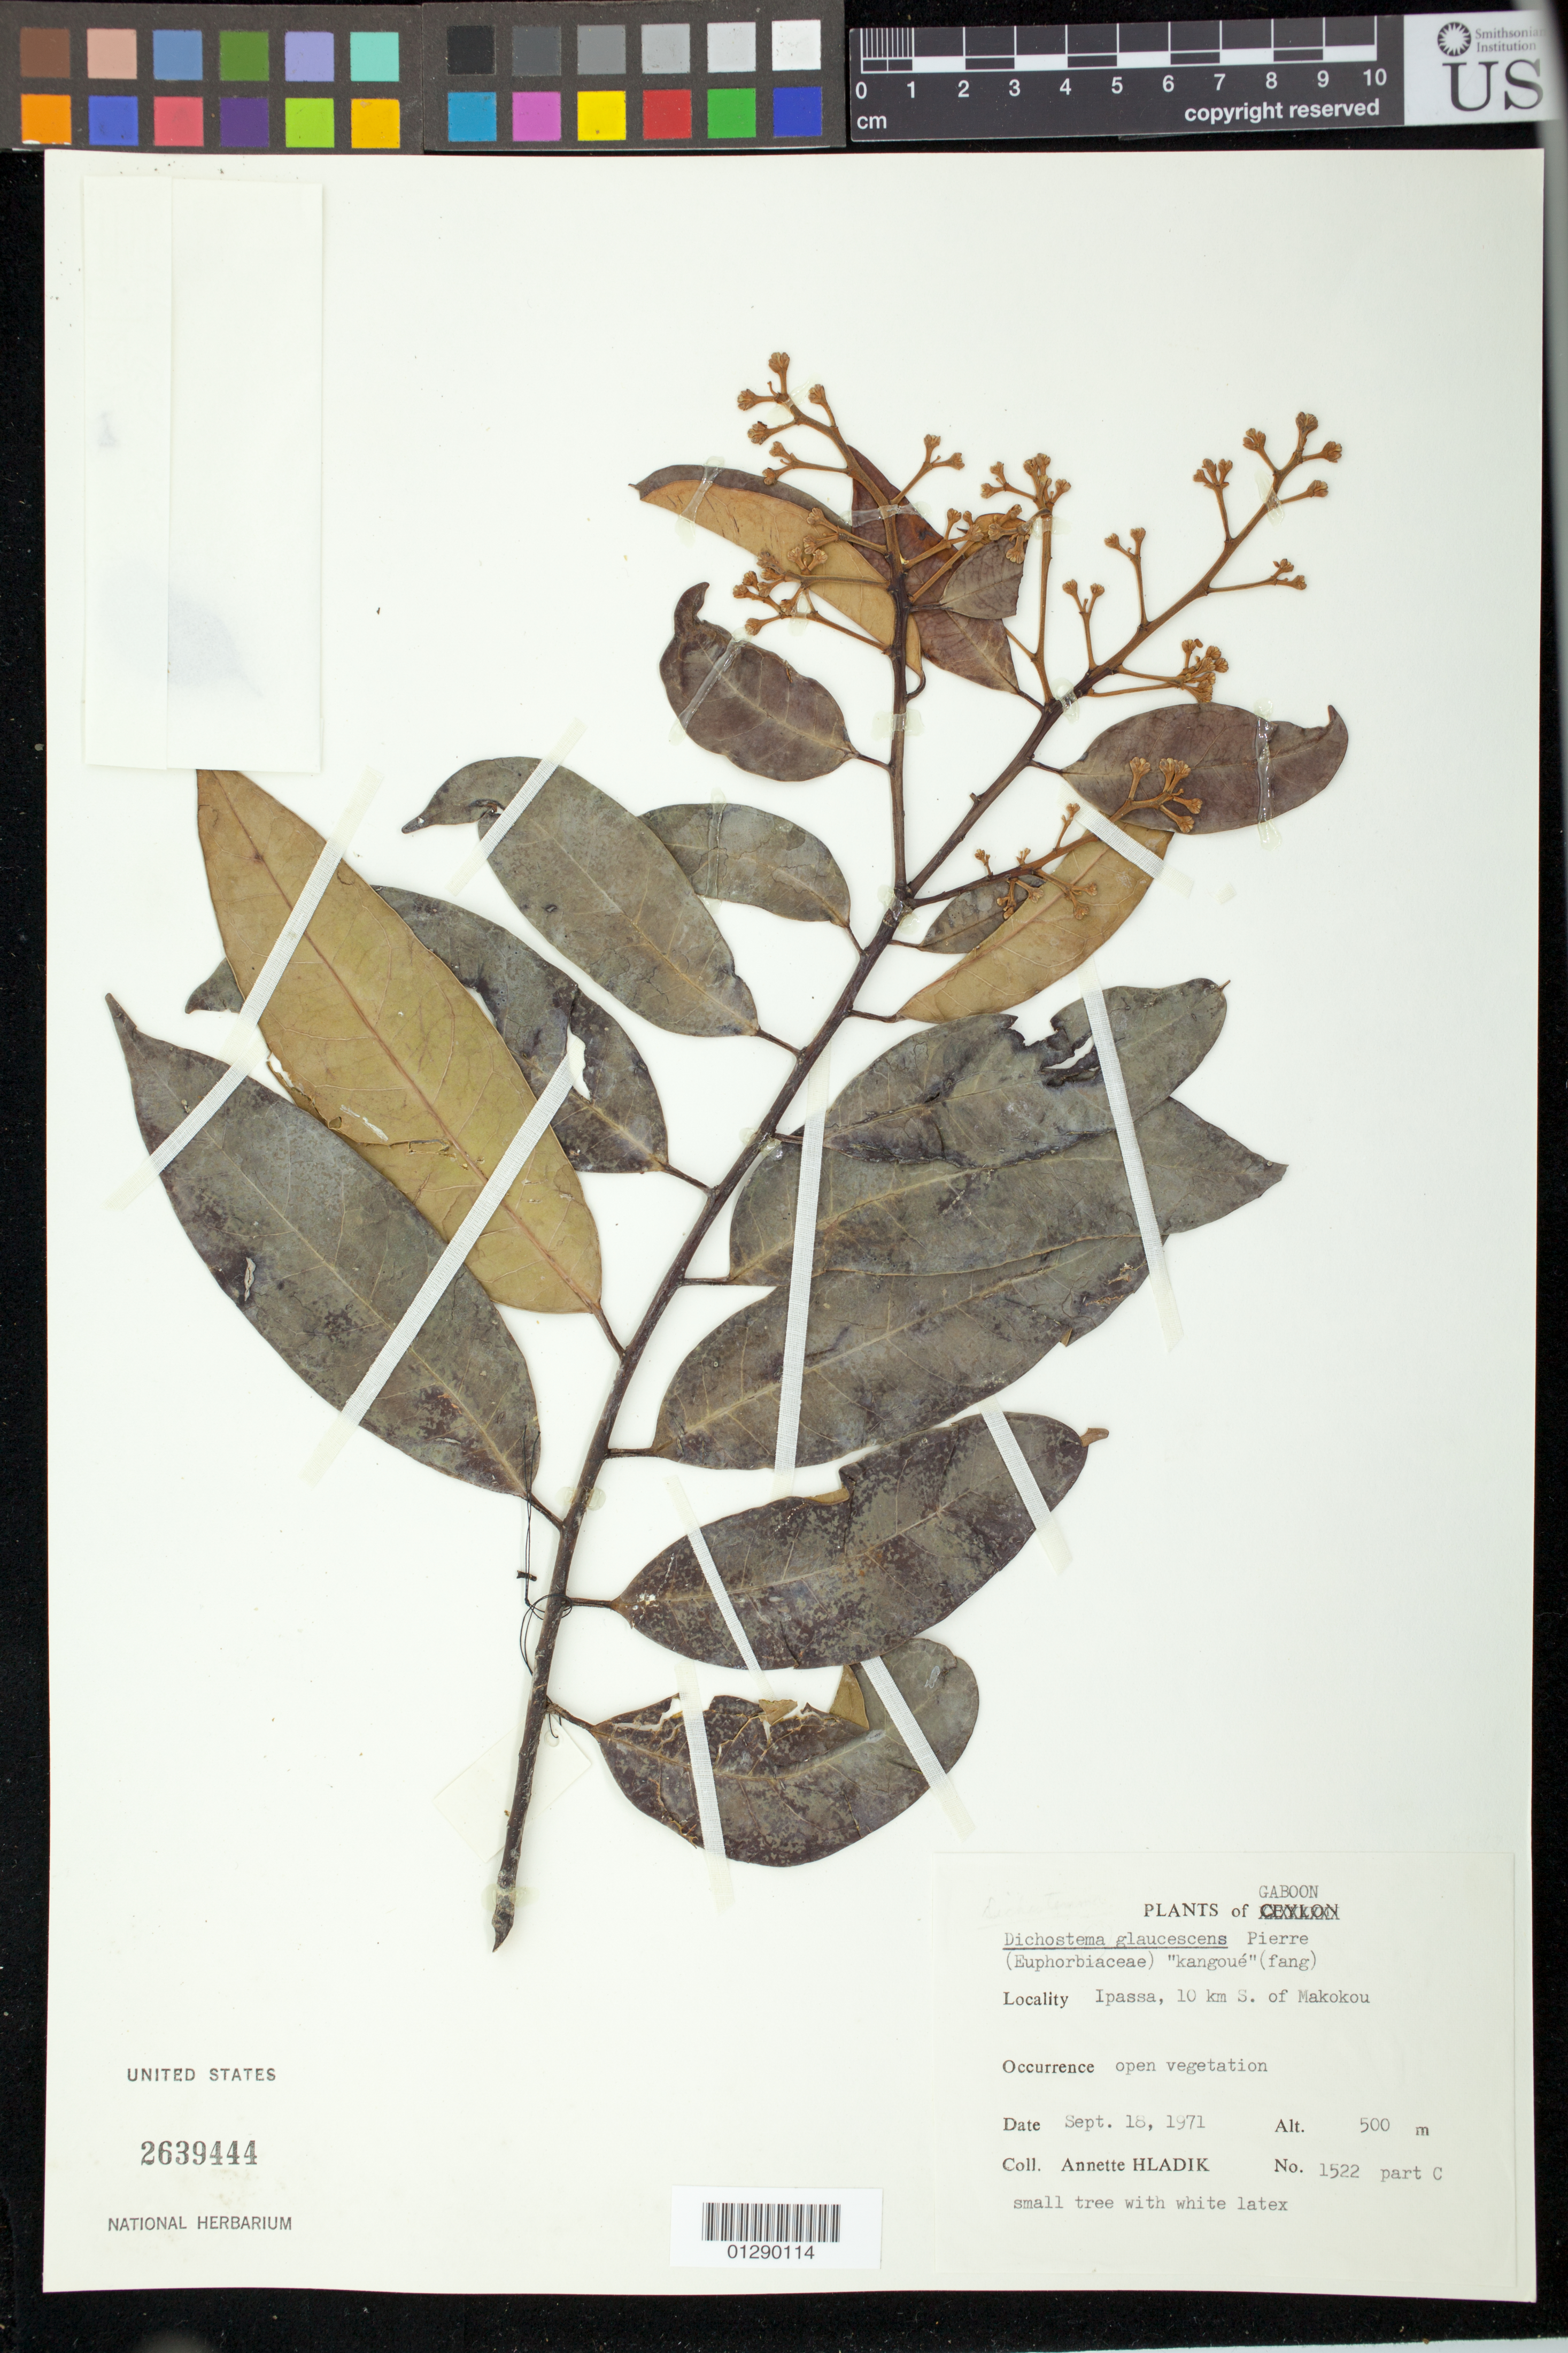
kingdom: Plantae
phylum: Tracheophyta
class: Magnoliopsida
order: Malpighiales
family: Euphorbiaceae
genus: Dichostemma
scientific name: Dichostemma glaucescens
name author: Pierre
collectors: A. Hladik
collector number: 1522 C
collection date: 1971-09-18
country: Gabon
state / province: Ogooue-Ivindo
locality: Plants of Gaboon. Ipassa, 10 km S. of Makokou.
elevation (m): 500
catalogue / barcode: US 2639444